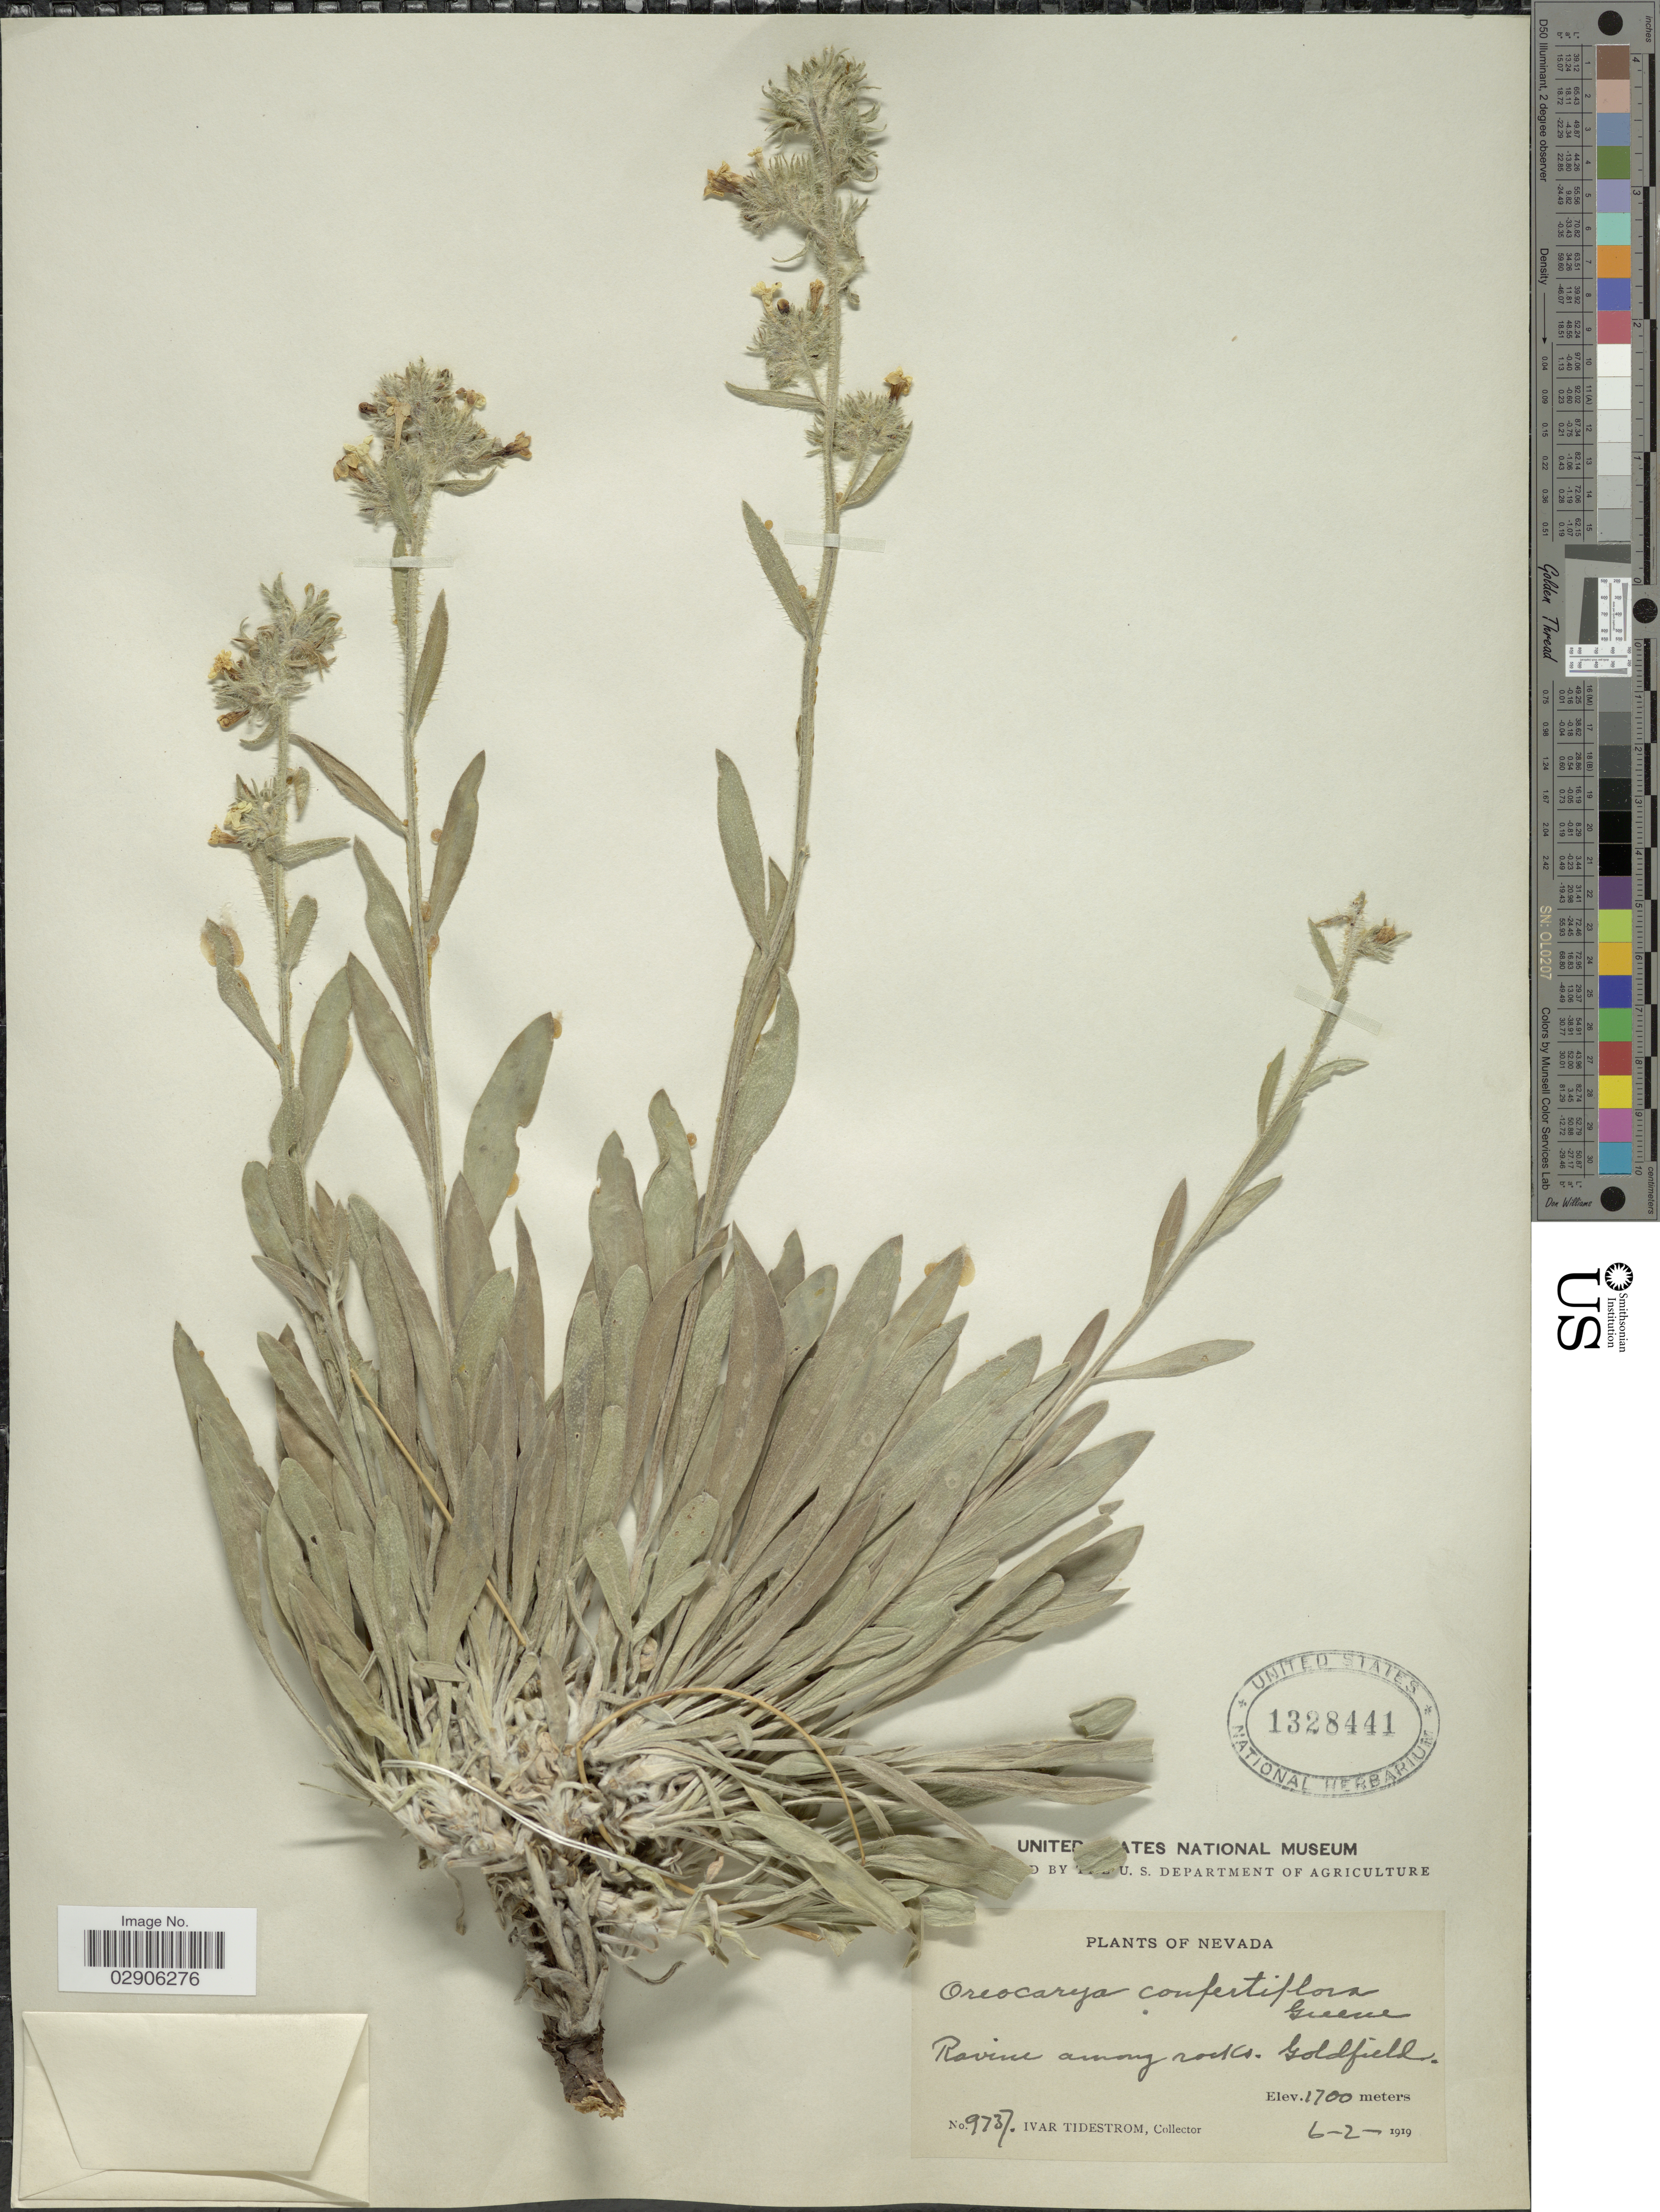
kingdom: Plantae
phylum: Tracheophyta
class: Magnoliopsida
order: Boraginales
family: Boraginaceae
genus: Oreocarya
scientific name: Oreocarya confertiflora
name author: Greene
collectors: I. F. Tidestrom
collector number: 9737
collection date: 1919-02-06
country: United States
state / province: Nevada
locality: Ravine among rocks, Goldfield.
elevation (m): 1700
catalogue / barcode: US 1328441